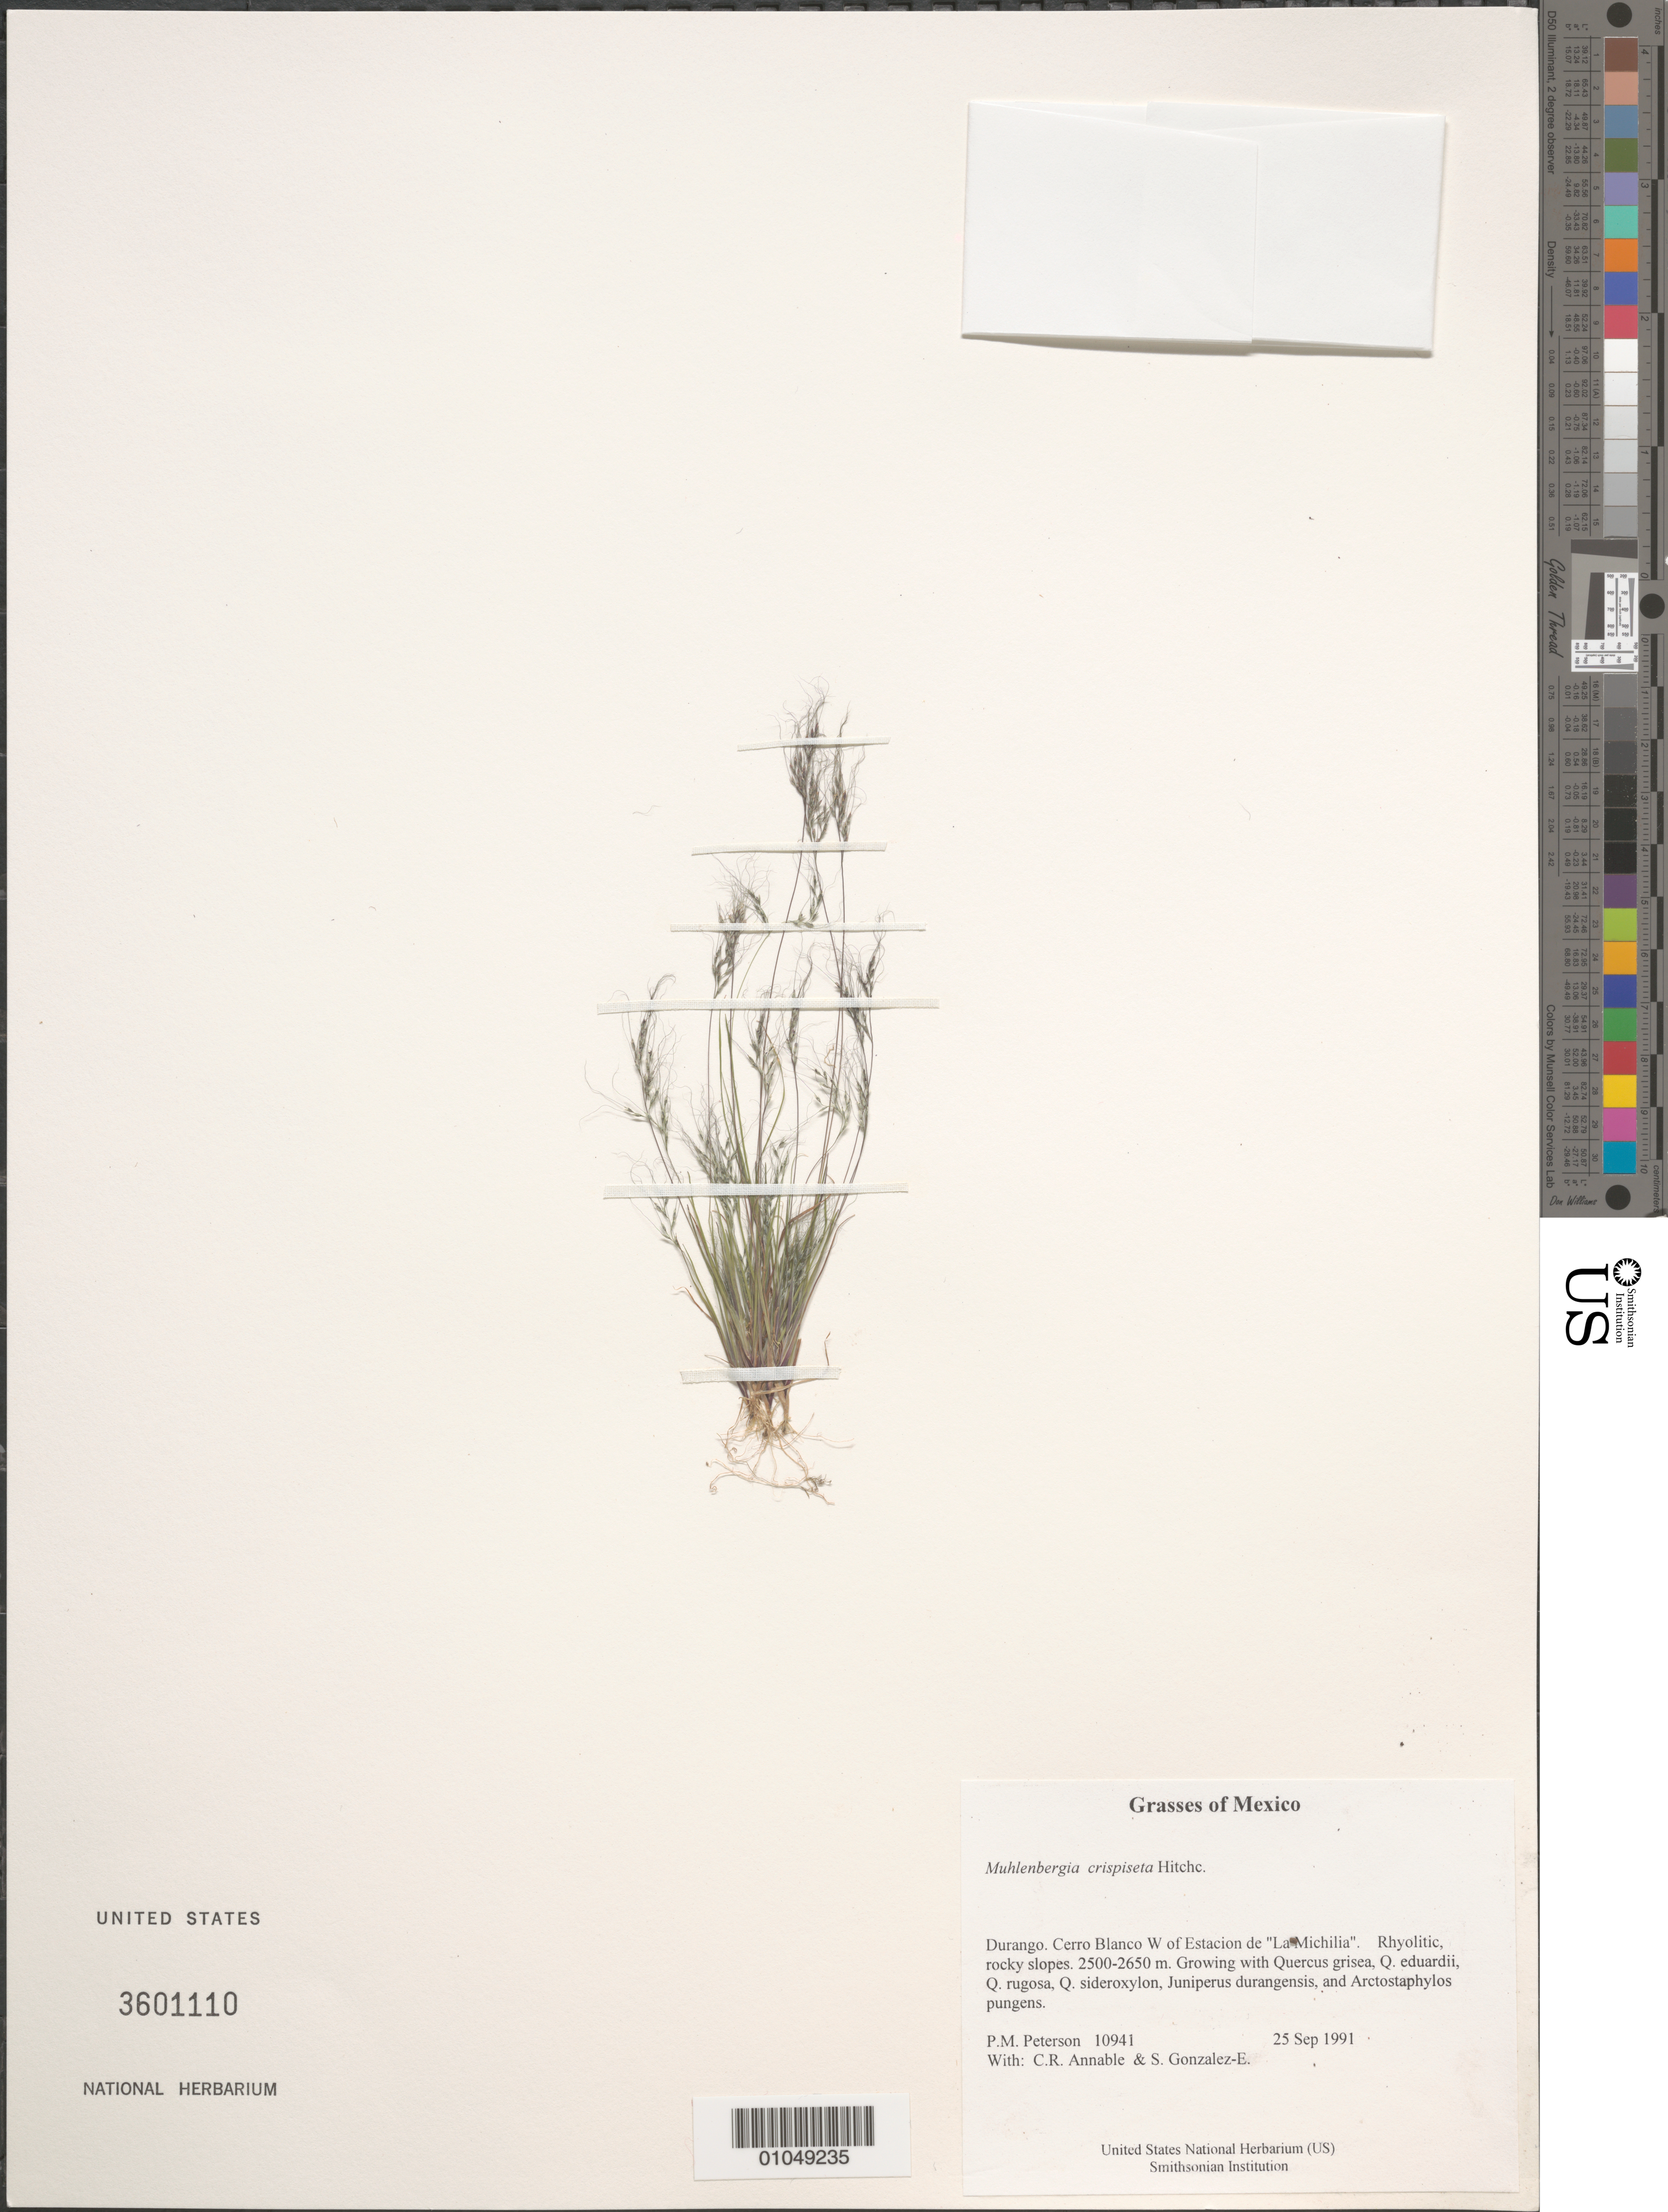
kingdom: Plantae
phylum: Tracheophyta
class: Liliopsida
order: Poales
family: Poaceae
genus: Muhlenbergia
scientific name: Muhlenbergia crispiseta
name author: Hitchc.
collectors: P. M. Peterson, C. R. Annable & M. S. González-Elizondo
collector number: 10941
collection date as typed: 25 Sep 1991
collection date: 1991-09-25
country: Mexico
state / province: Durango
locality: Cerro Blanco W of Estacion de "La Michilia". Rhyolitic, rocky slopes.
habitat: Growing with Quercus grisea, Q. eduardii, Q. rugosa, Q. sideroxylon, Juniperus durangensis, and Arctostaphylos pungens.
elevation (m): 2500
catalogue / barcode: US 3601110